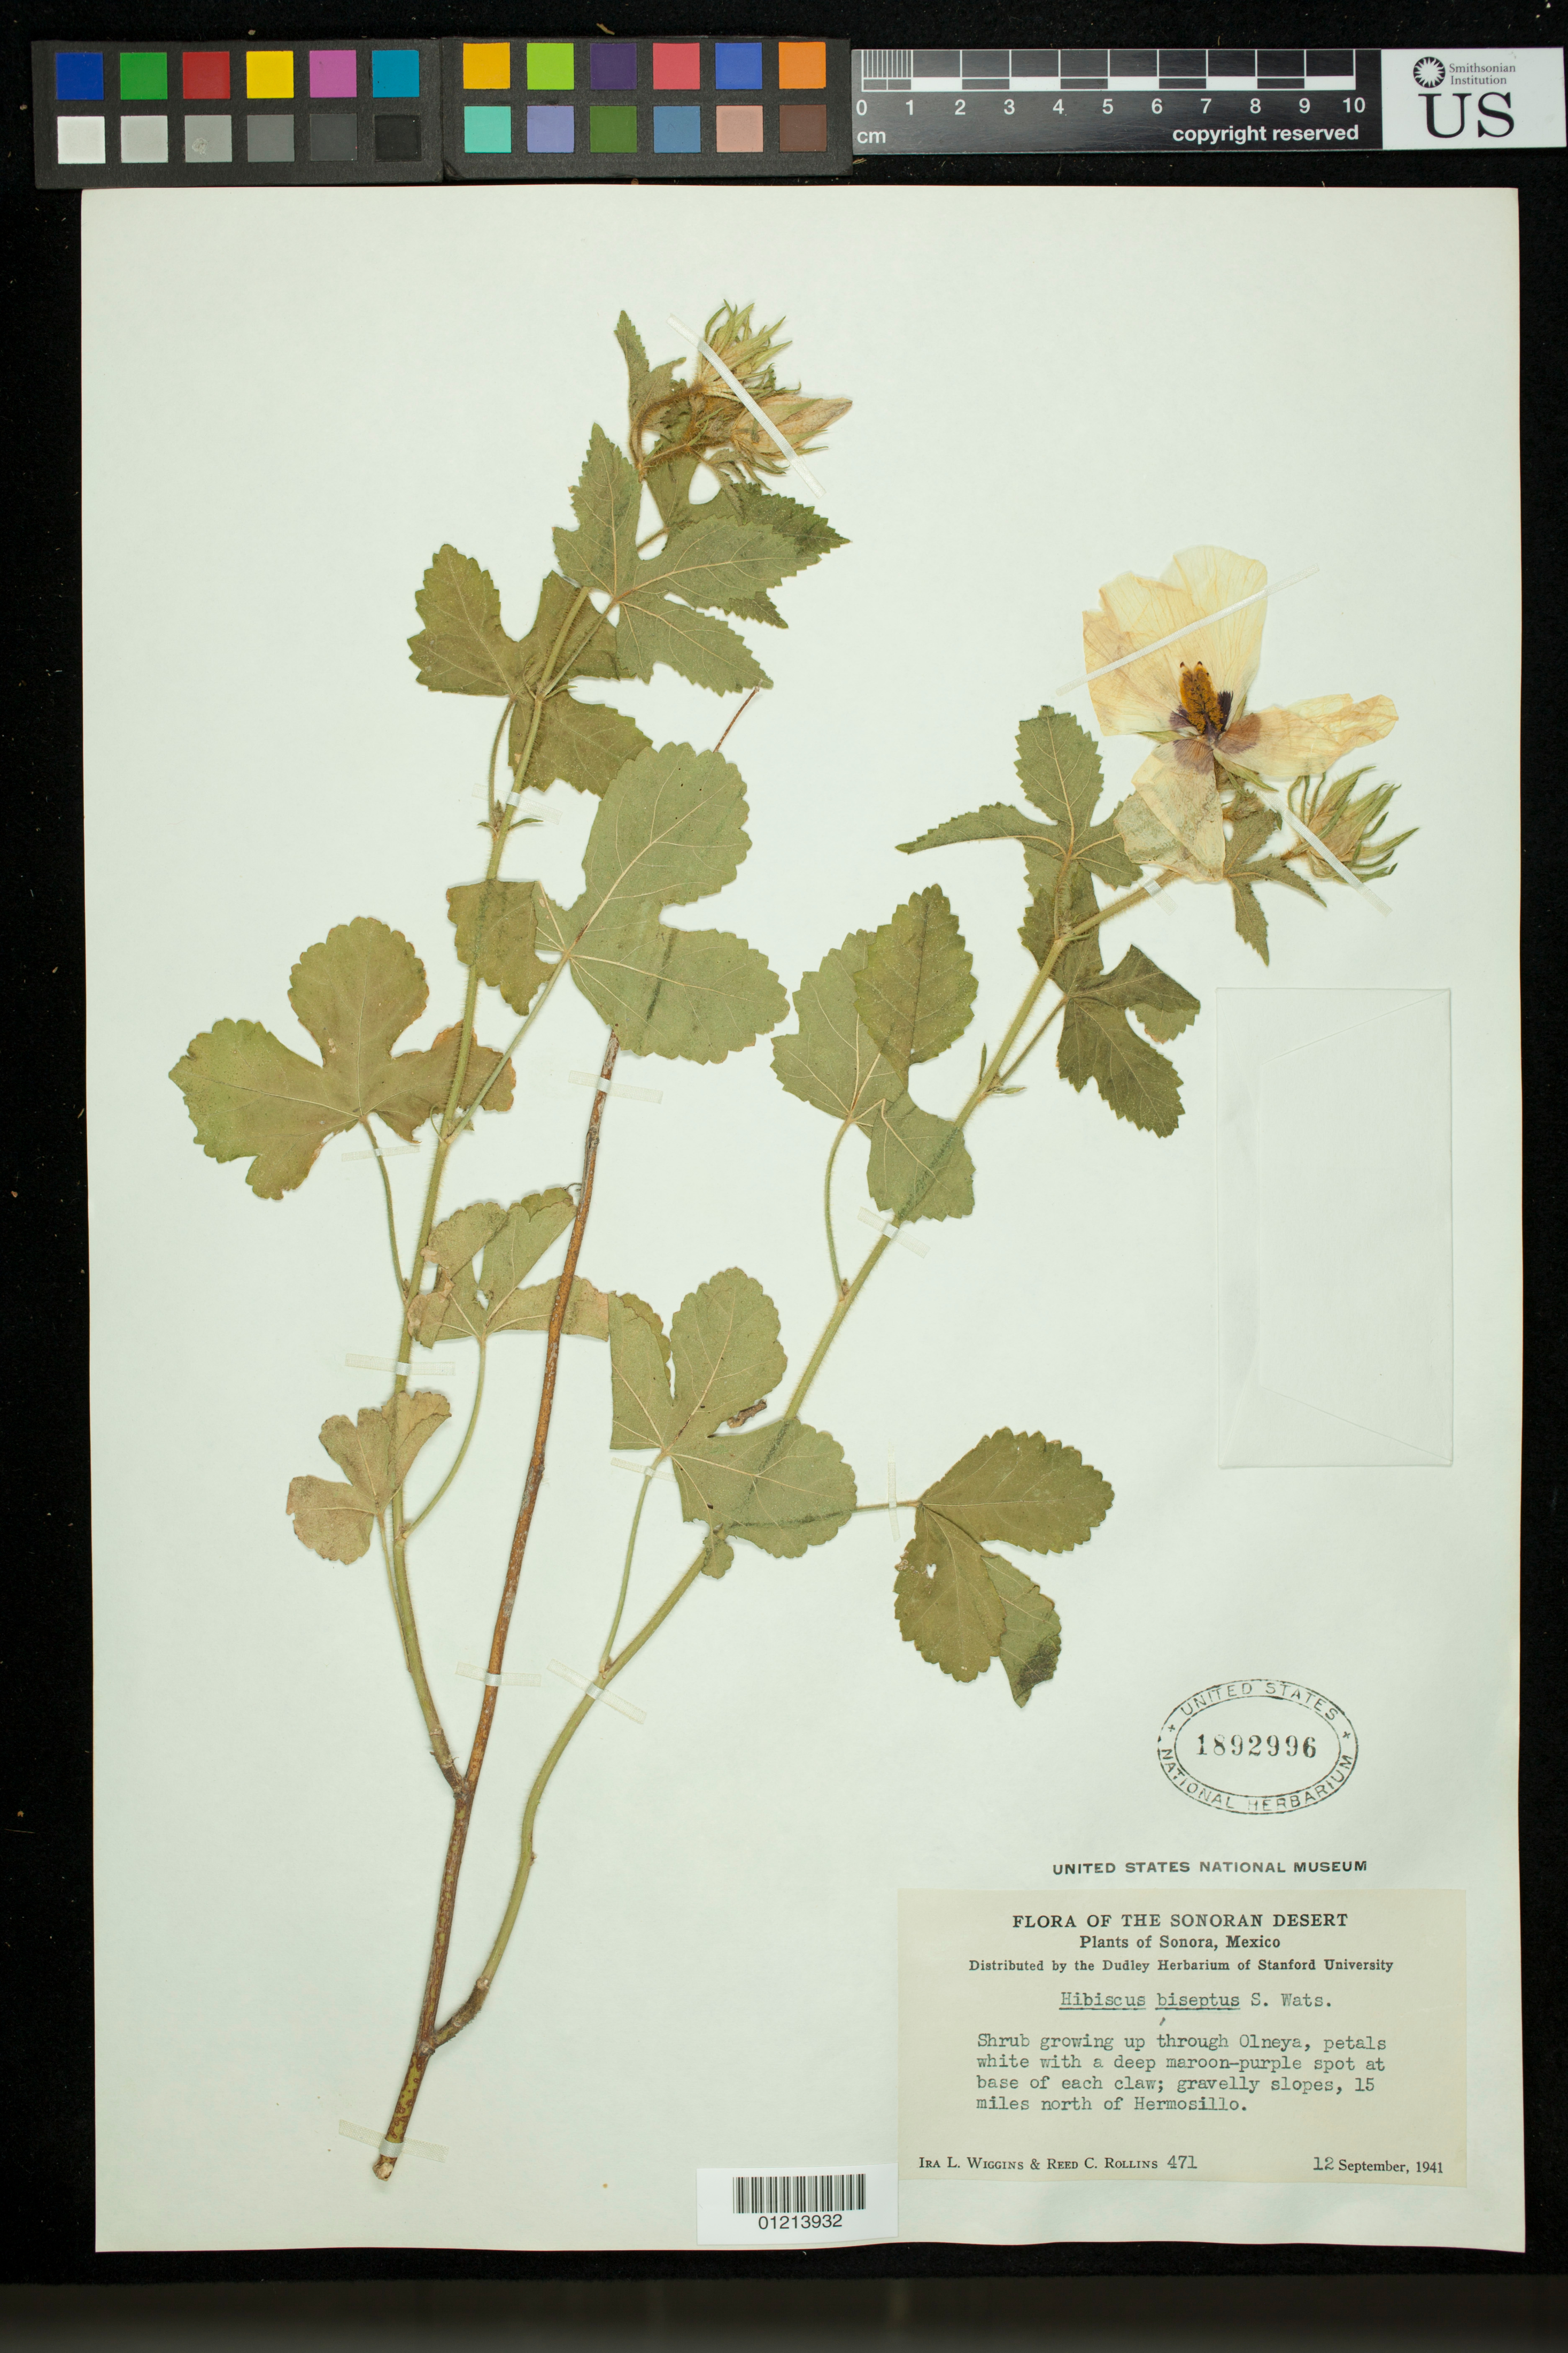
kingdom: Plantae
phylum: Tracheophyta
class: Magnoliopsida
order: Malvales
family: Malvaceae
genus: Hibiscus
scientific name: Hibiscus biseptus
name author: S. Watson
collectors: Whitney Expedition & R. C. Rollins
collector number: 471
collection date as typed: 09 Dec 1941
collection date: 1941-12-09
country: Mexico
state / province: Sonora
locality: Sonora: Gravelly slopes, 15 miles north of Hermosillo.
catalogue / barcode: US 1892996